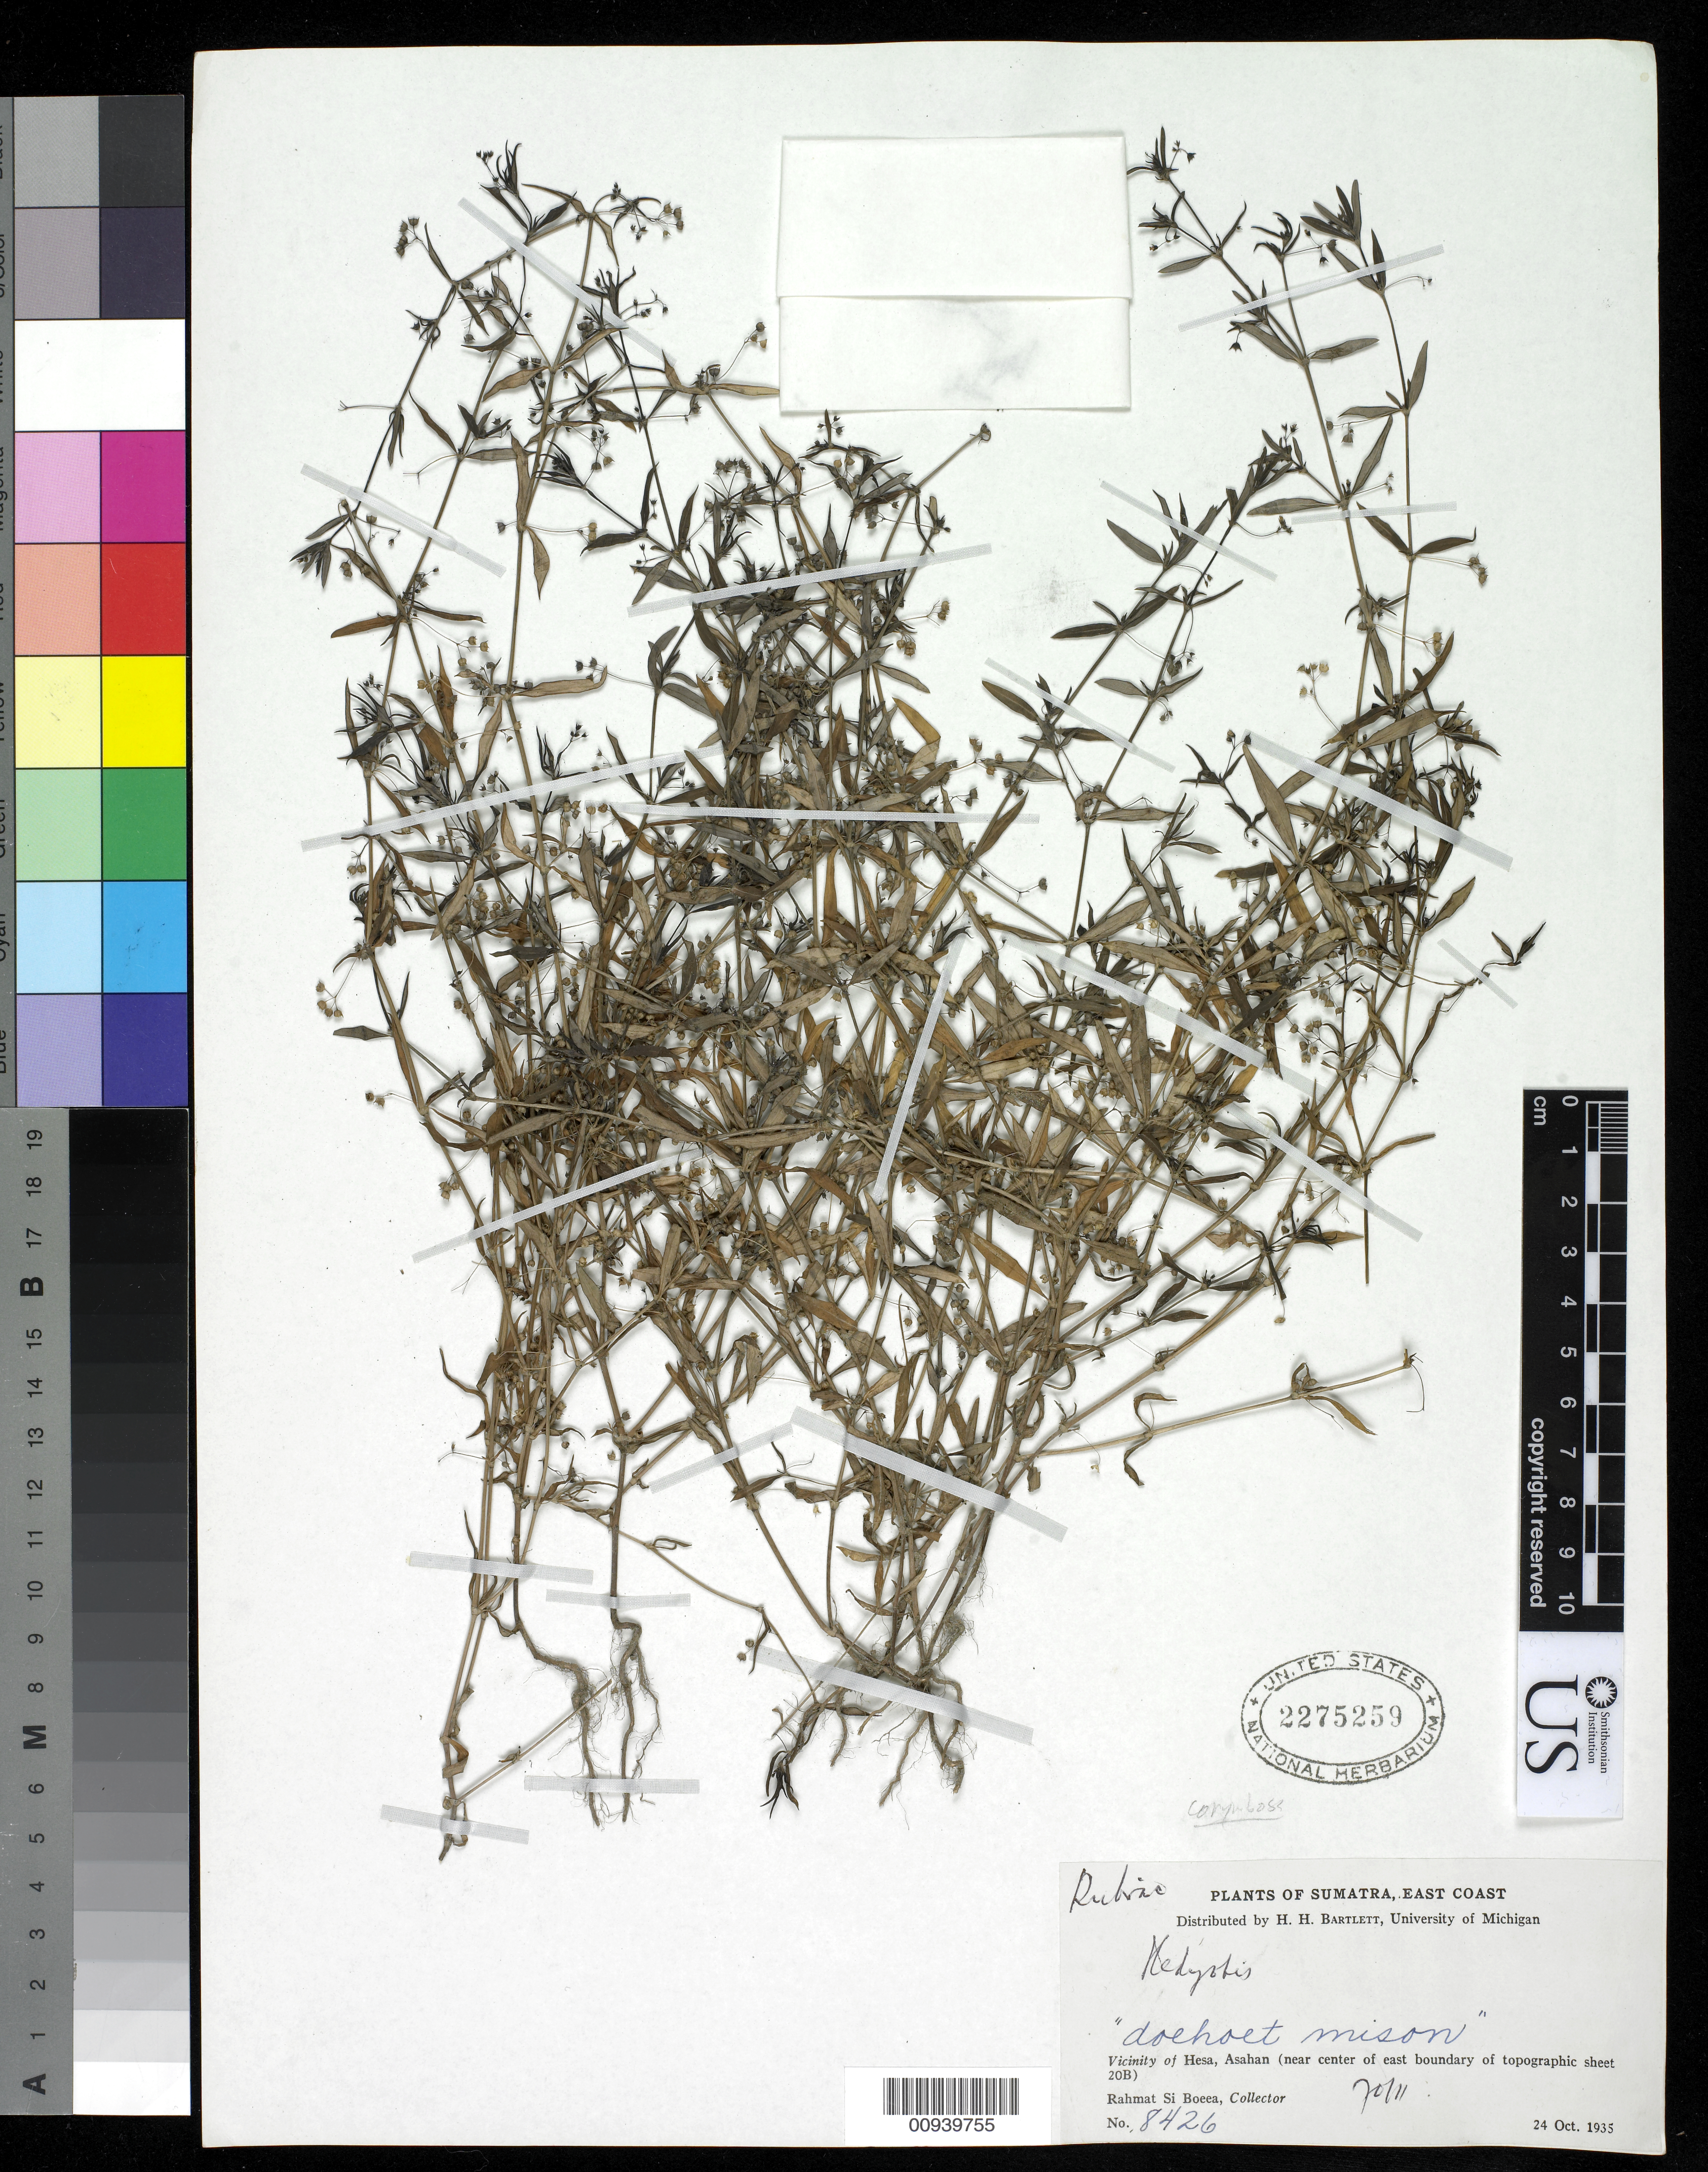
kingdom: Plantae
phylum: Tracheophyta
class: Magnoliopsida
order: Gentianales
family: Rubiaceae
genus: Oldenlandia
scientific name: Oldenlandia corymbosa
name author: L.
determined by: Strong, Mark T., (BOT), Smithsonian Institution - National Museum of Natural History (UNITED STATES)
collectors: Rahmat Si Boeea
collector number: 8426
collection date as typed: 24 Oct 1935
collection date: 1935-10-24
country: Indonesia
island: Sumatra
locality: Vicinity of Hesa, Asahan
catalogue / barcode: US 2275259